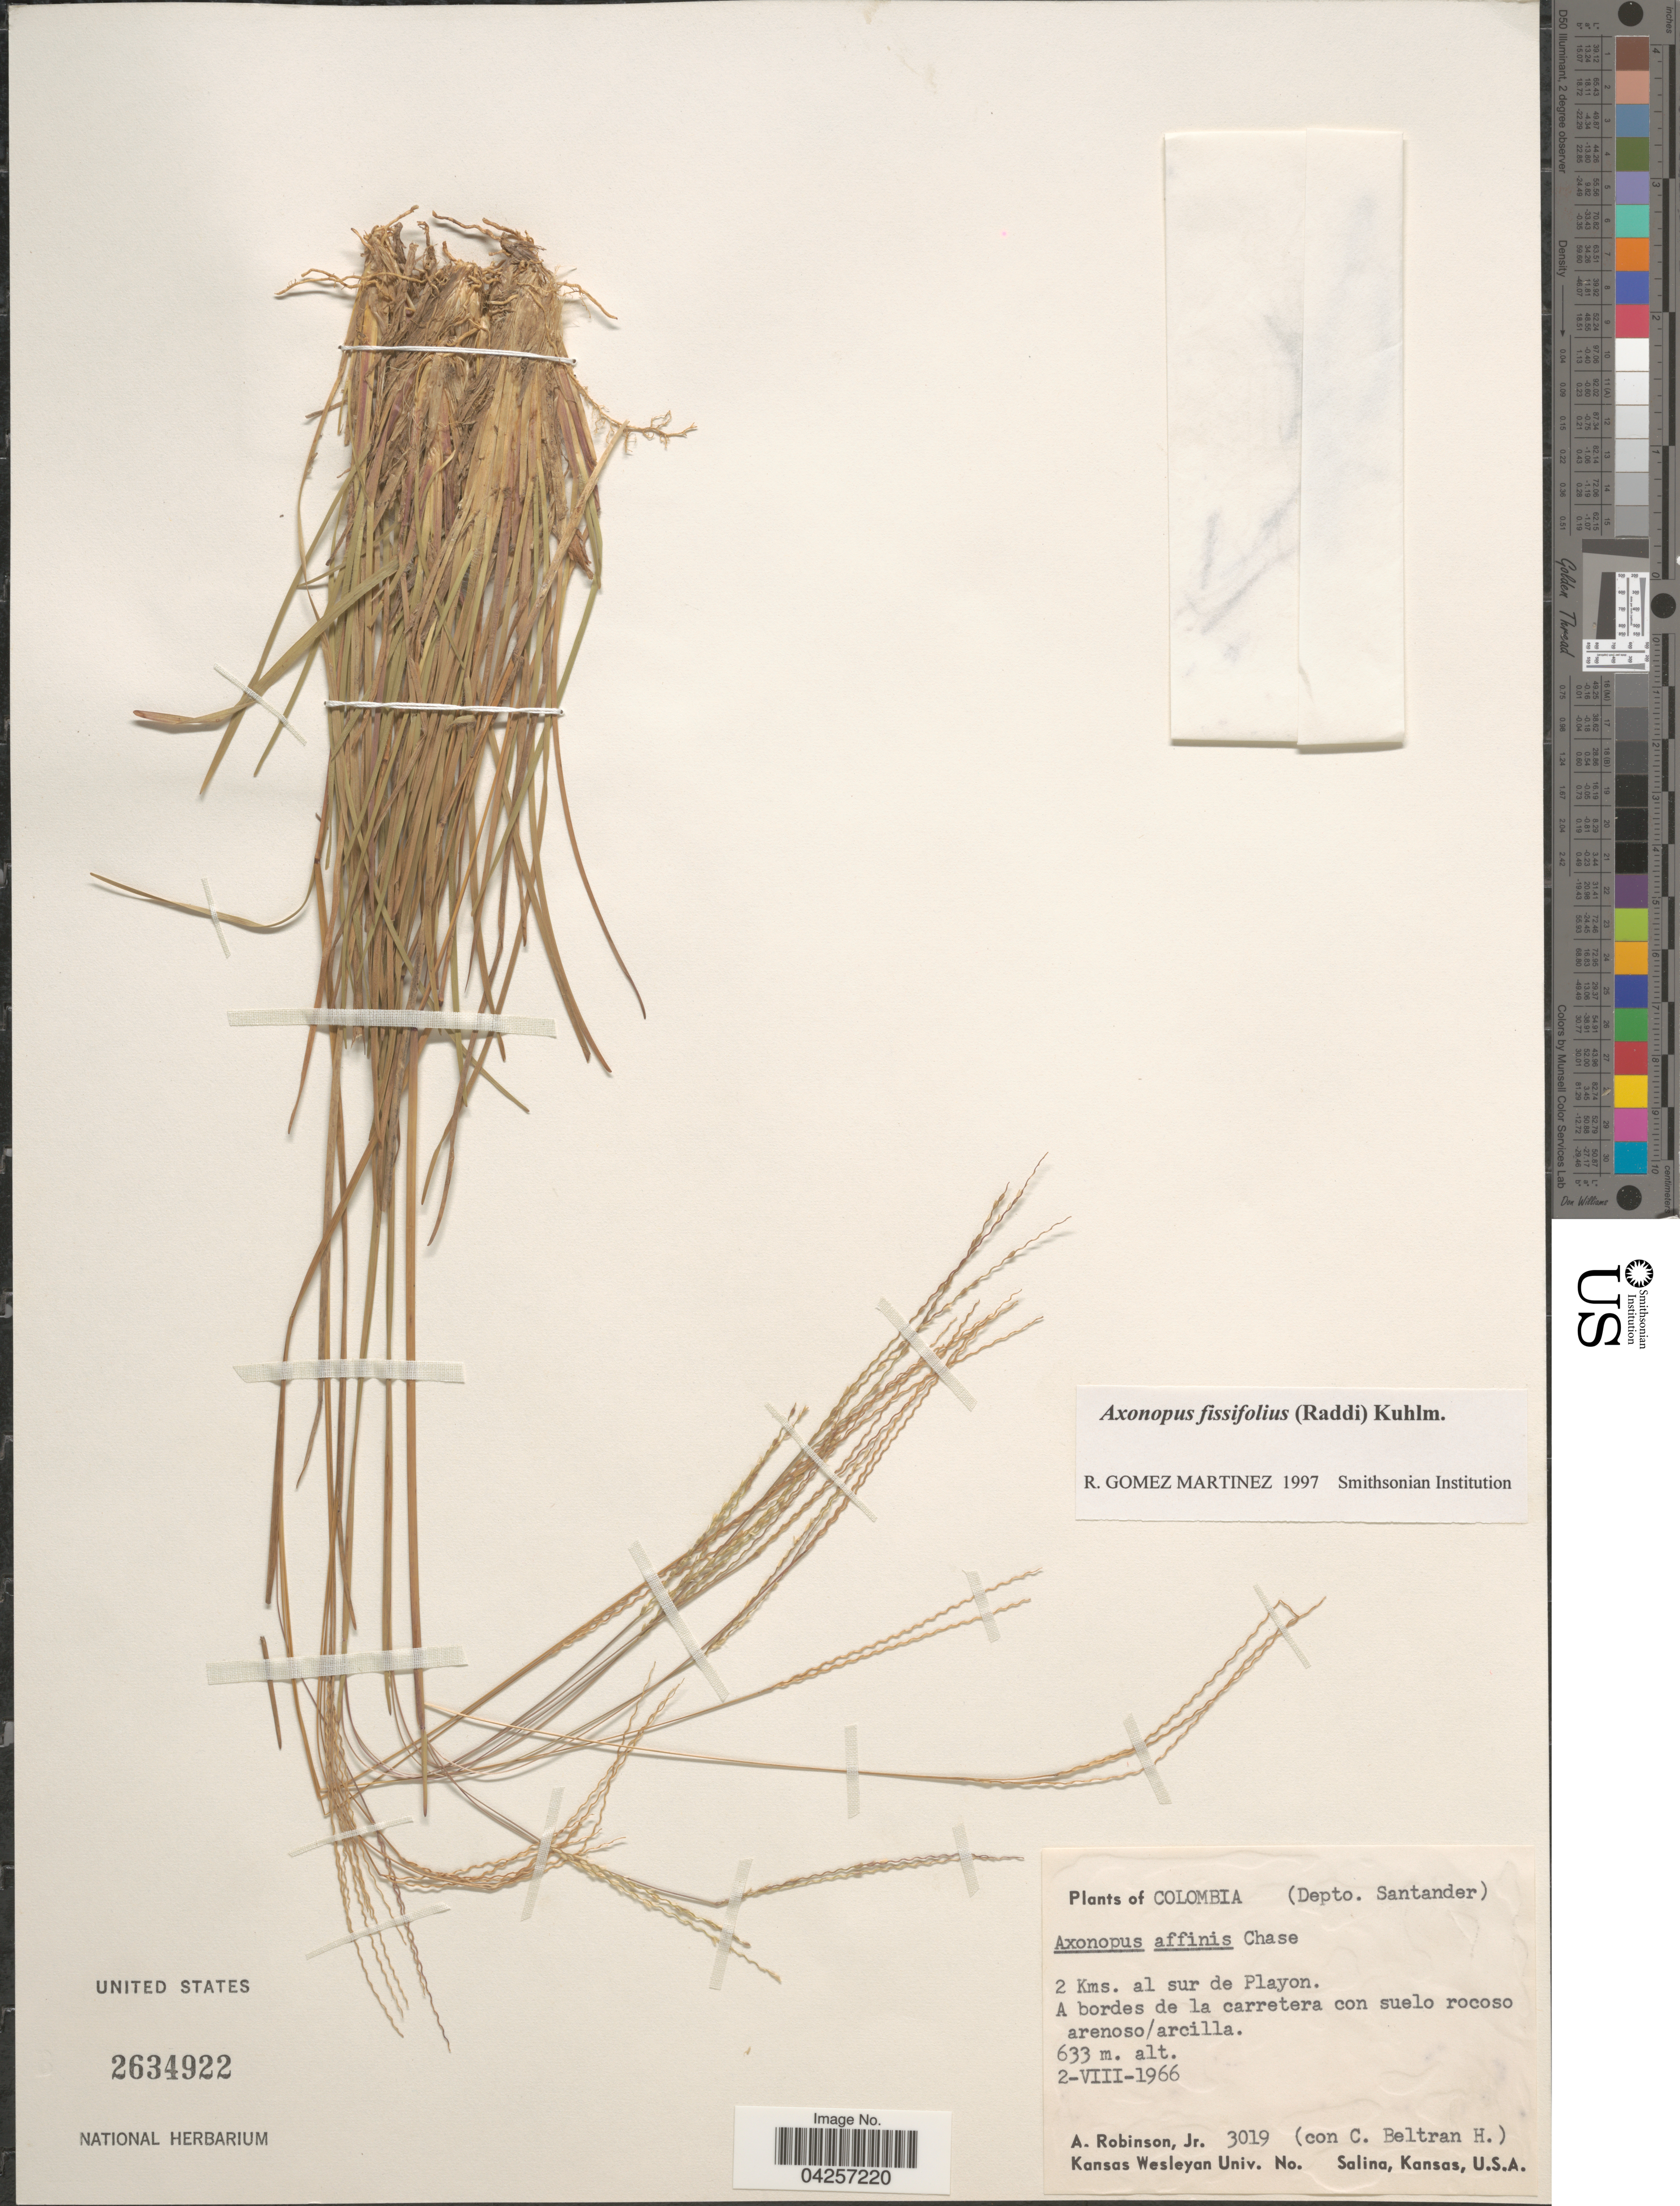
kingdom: Plantae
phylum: Tracheophyta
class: Liliopsida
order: Poales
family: Poaceae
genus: Axonopus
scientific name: Axonopus fissifolius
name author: (Raddi) Kuhlm.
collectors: A. Robinson Jr. & C. Beltran H.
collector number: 3019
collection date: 1966-08-02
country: Colombia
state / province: Santander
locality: (Depto. Santander). 2 Kms. al sur de Playon.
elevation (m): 633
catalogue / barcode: US 2634922